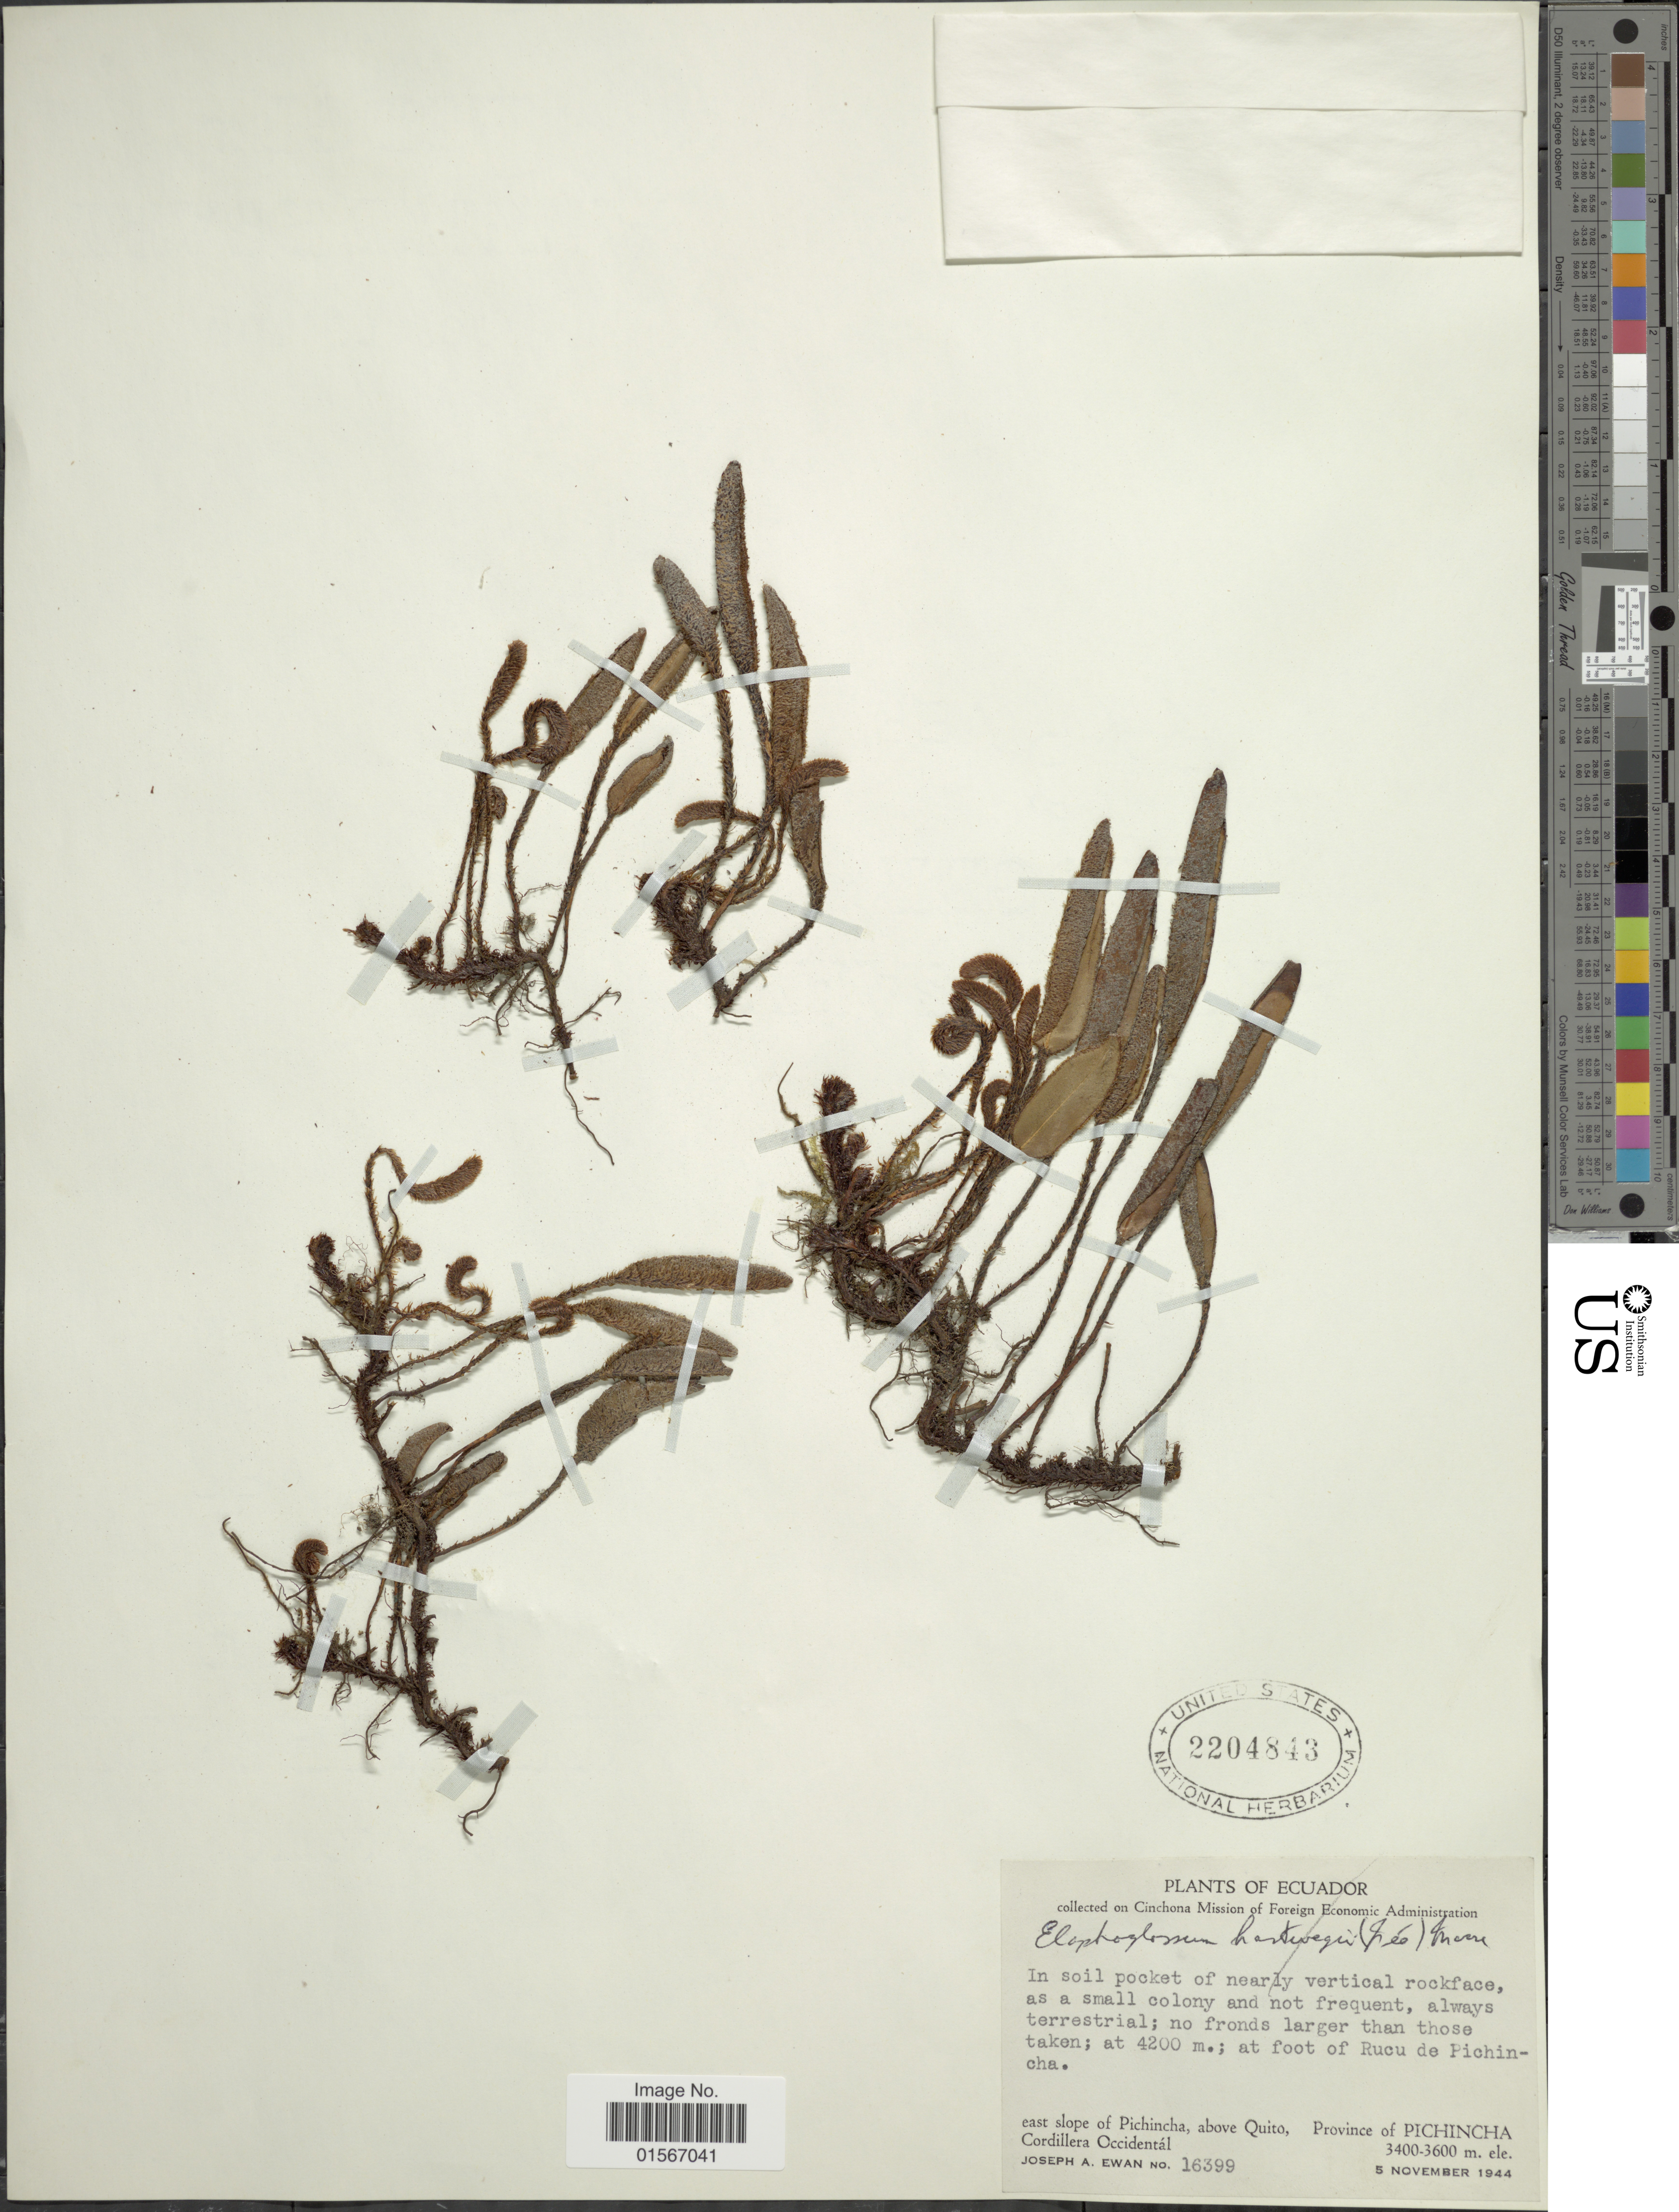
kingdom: Plantae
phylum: Tracheophyta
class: Polypodiopsida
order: Polypodiales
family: Dryopteridaceae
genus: Elaphoglossum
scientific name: Elaphoglossum mathewsii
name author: (Fée) T. Moore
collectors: J. A. Ewan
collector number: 16399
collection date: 1944-11-05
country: Ecuador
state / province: Pichincha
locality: At foot of Rucu de Pichincha, East slope of Pichincha, above Quito, Cordillera Occidentál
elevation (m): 3400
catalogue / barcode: US 2204843